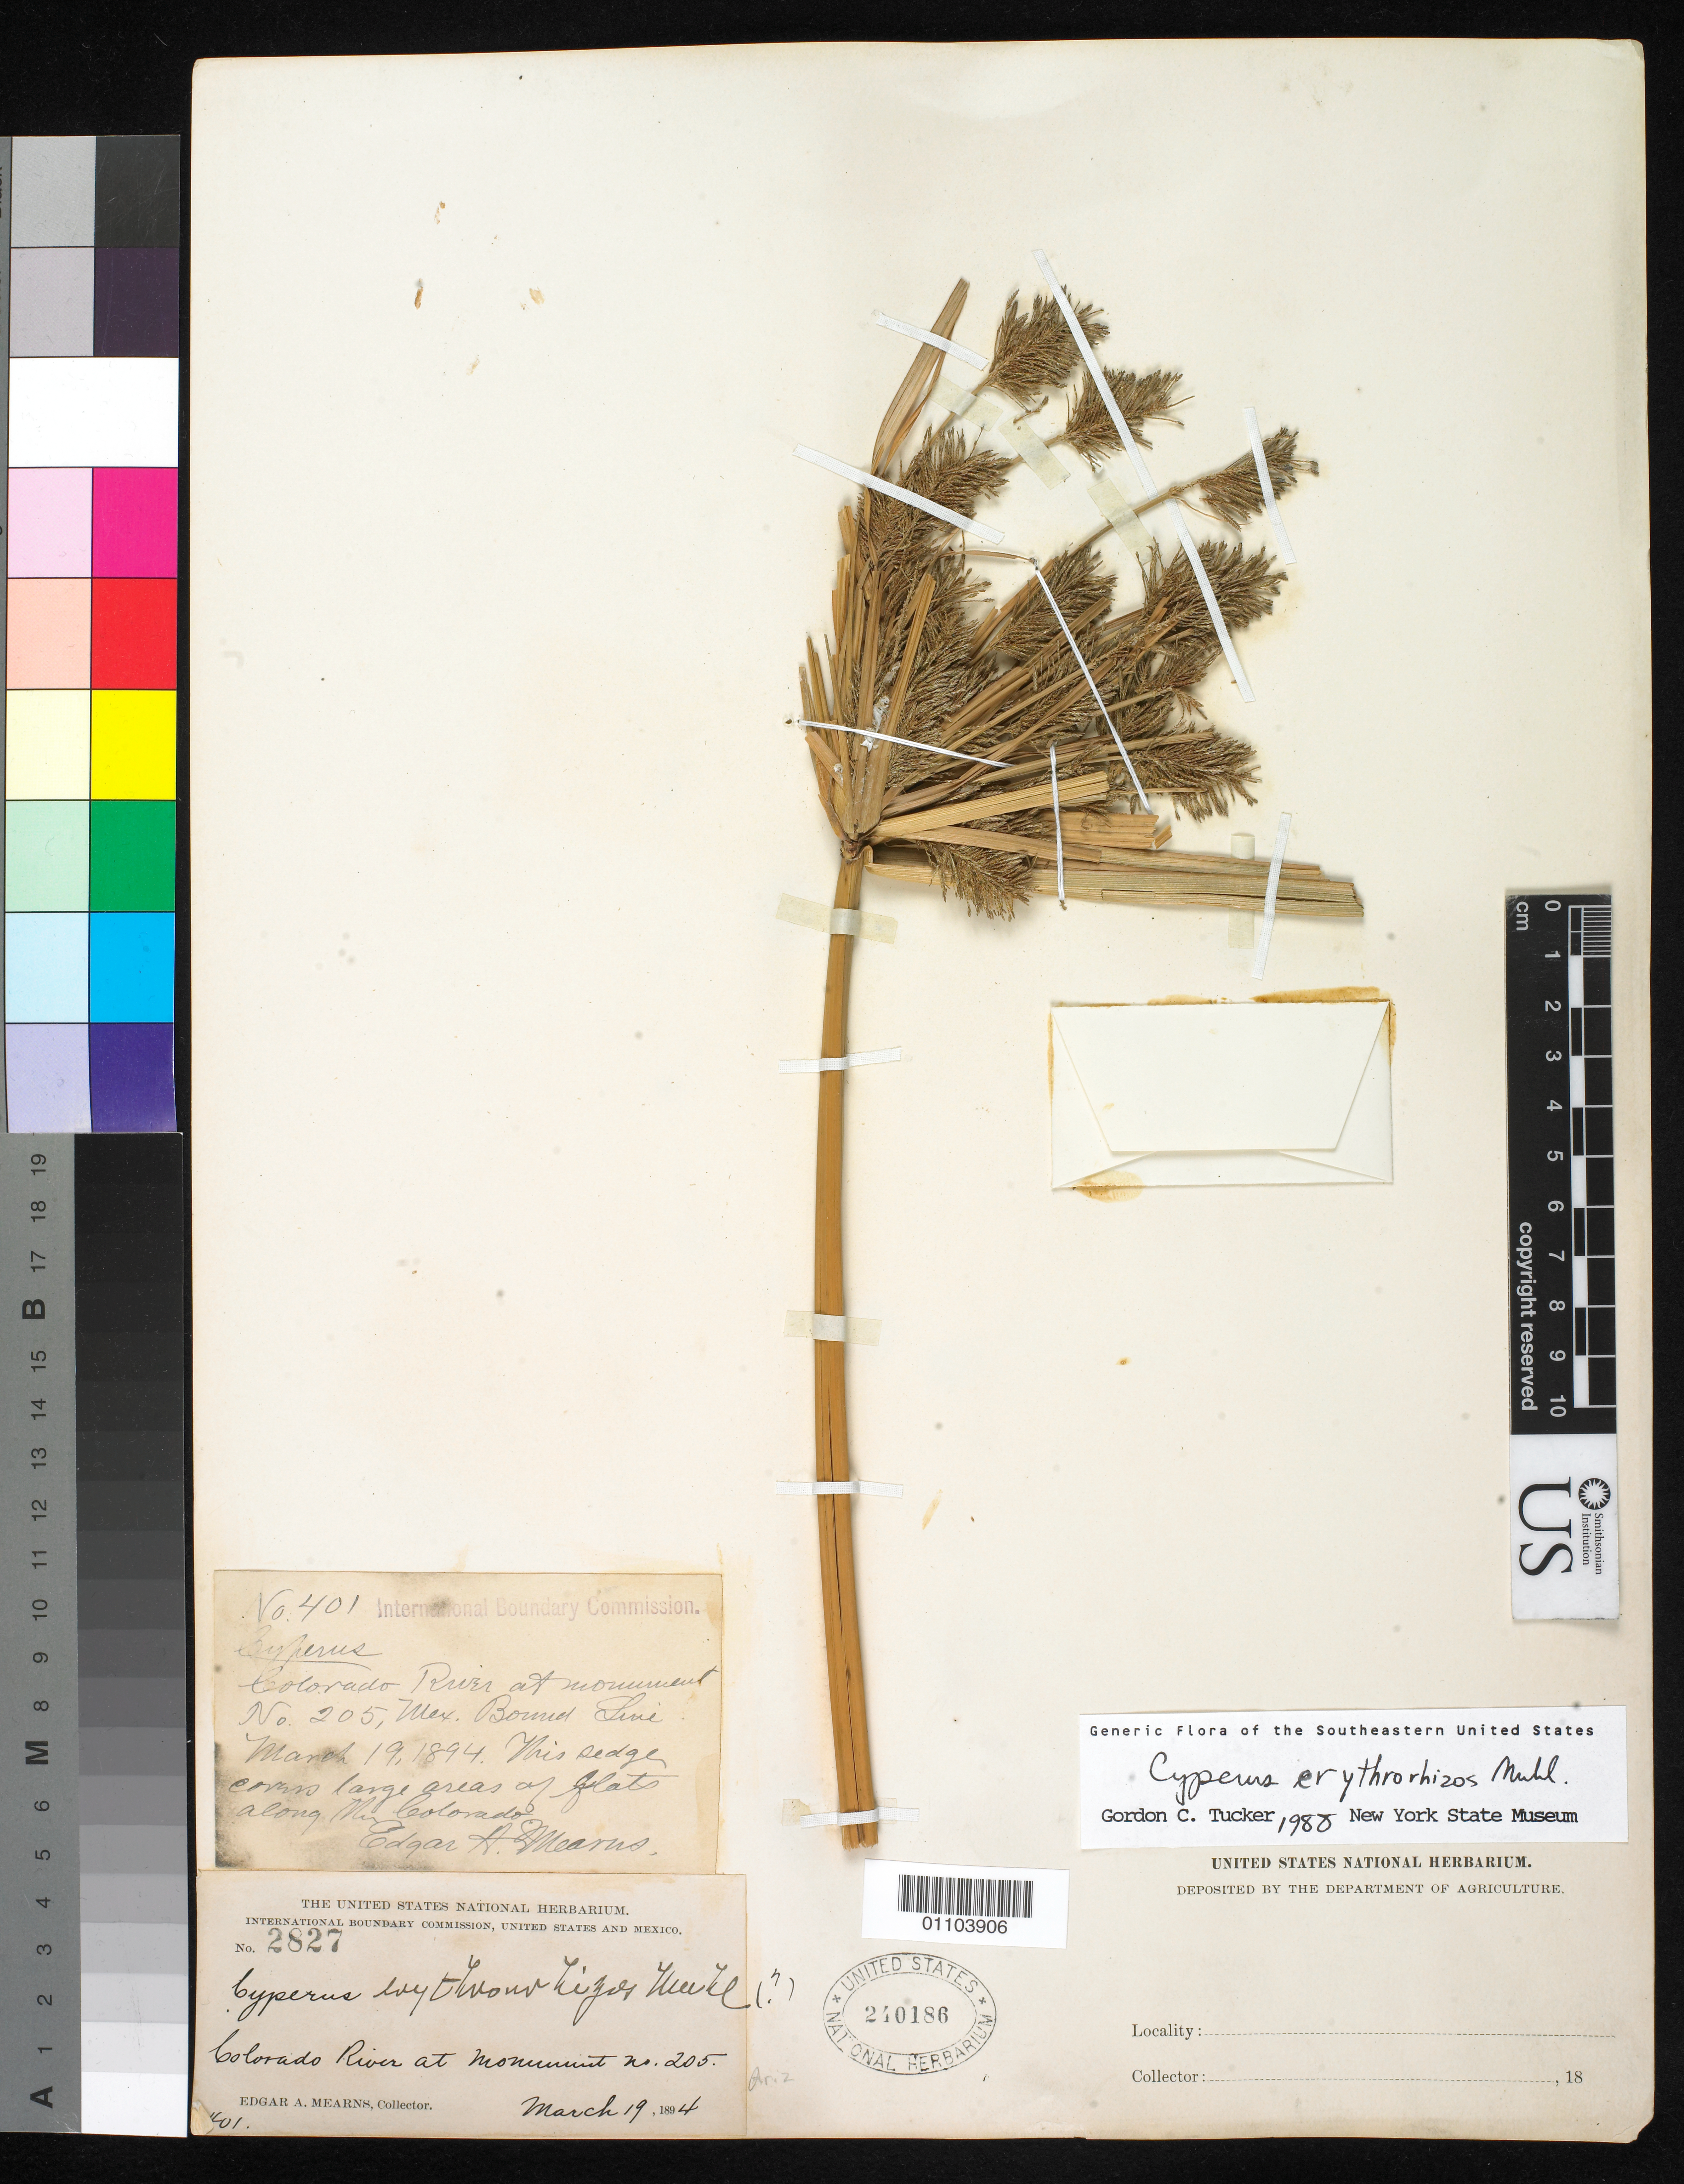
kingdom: Plantae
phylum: Tracheophyta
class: Liliopsida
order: Poales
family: Cyperaceae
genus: Cyperus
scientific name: Cyperus erythrorhizos Muhl.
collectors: E. A. Mearns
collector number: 2827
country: United States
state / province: Arizona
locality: Colorado River at monument no. 205, Mexican Boundary Line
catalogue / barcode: US 240186